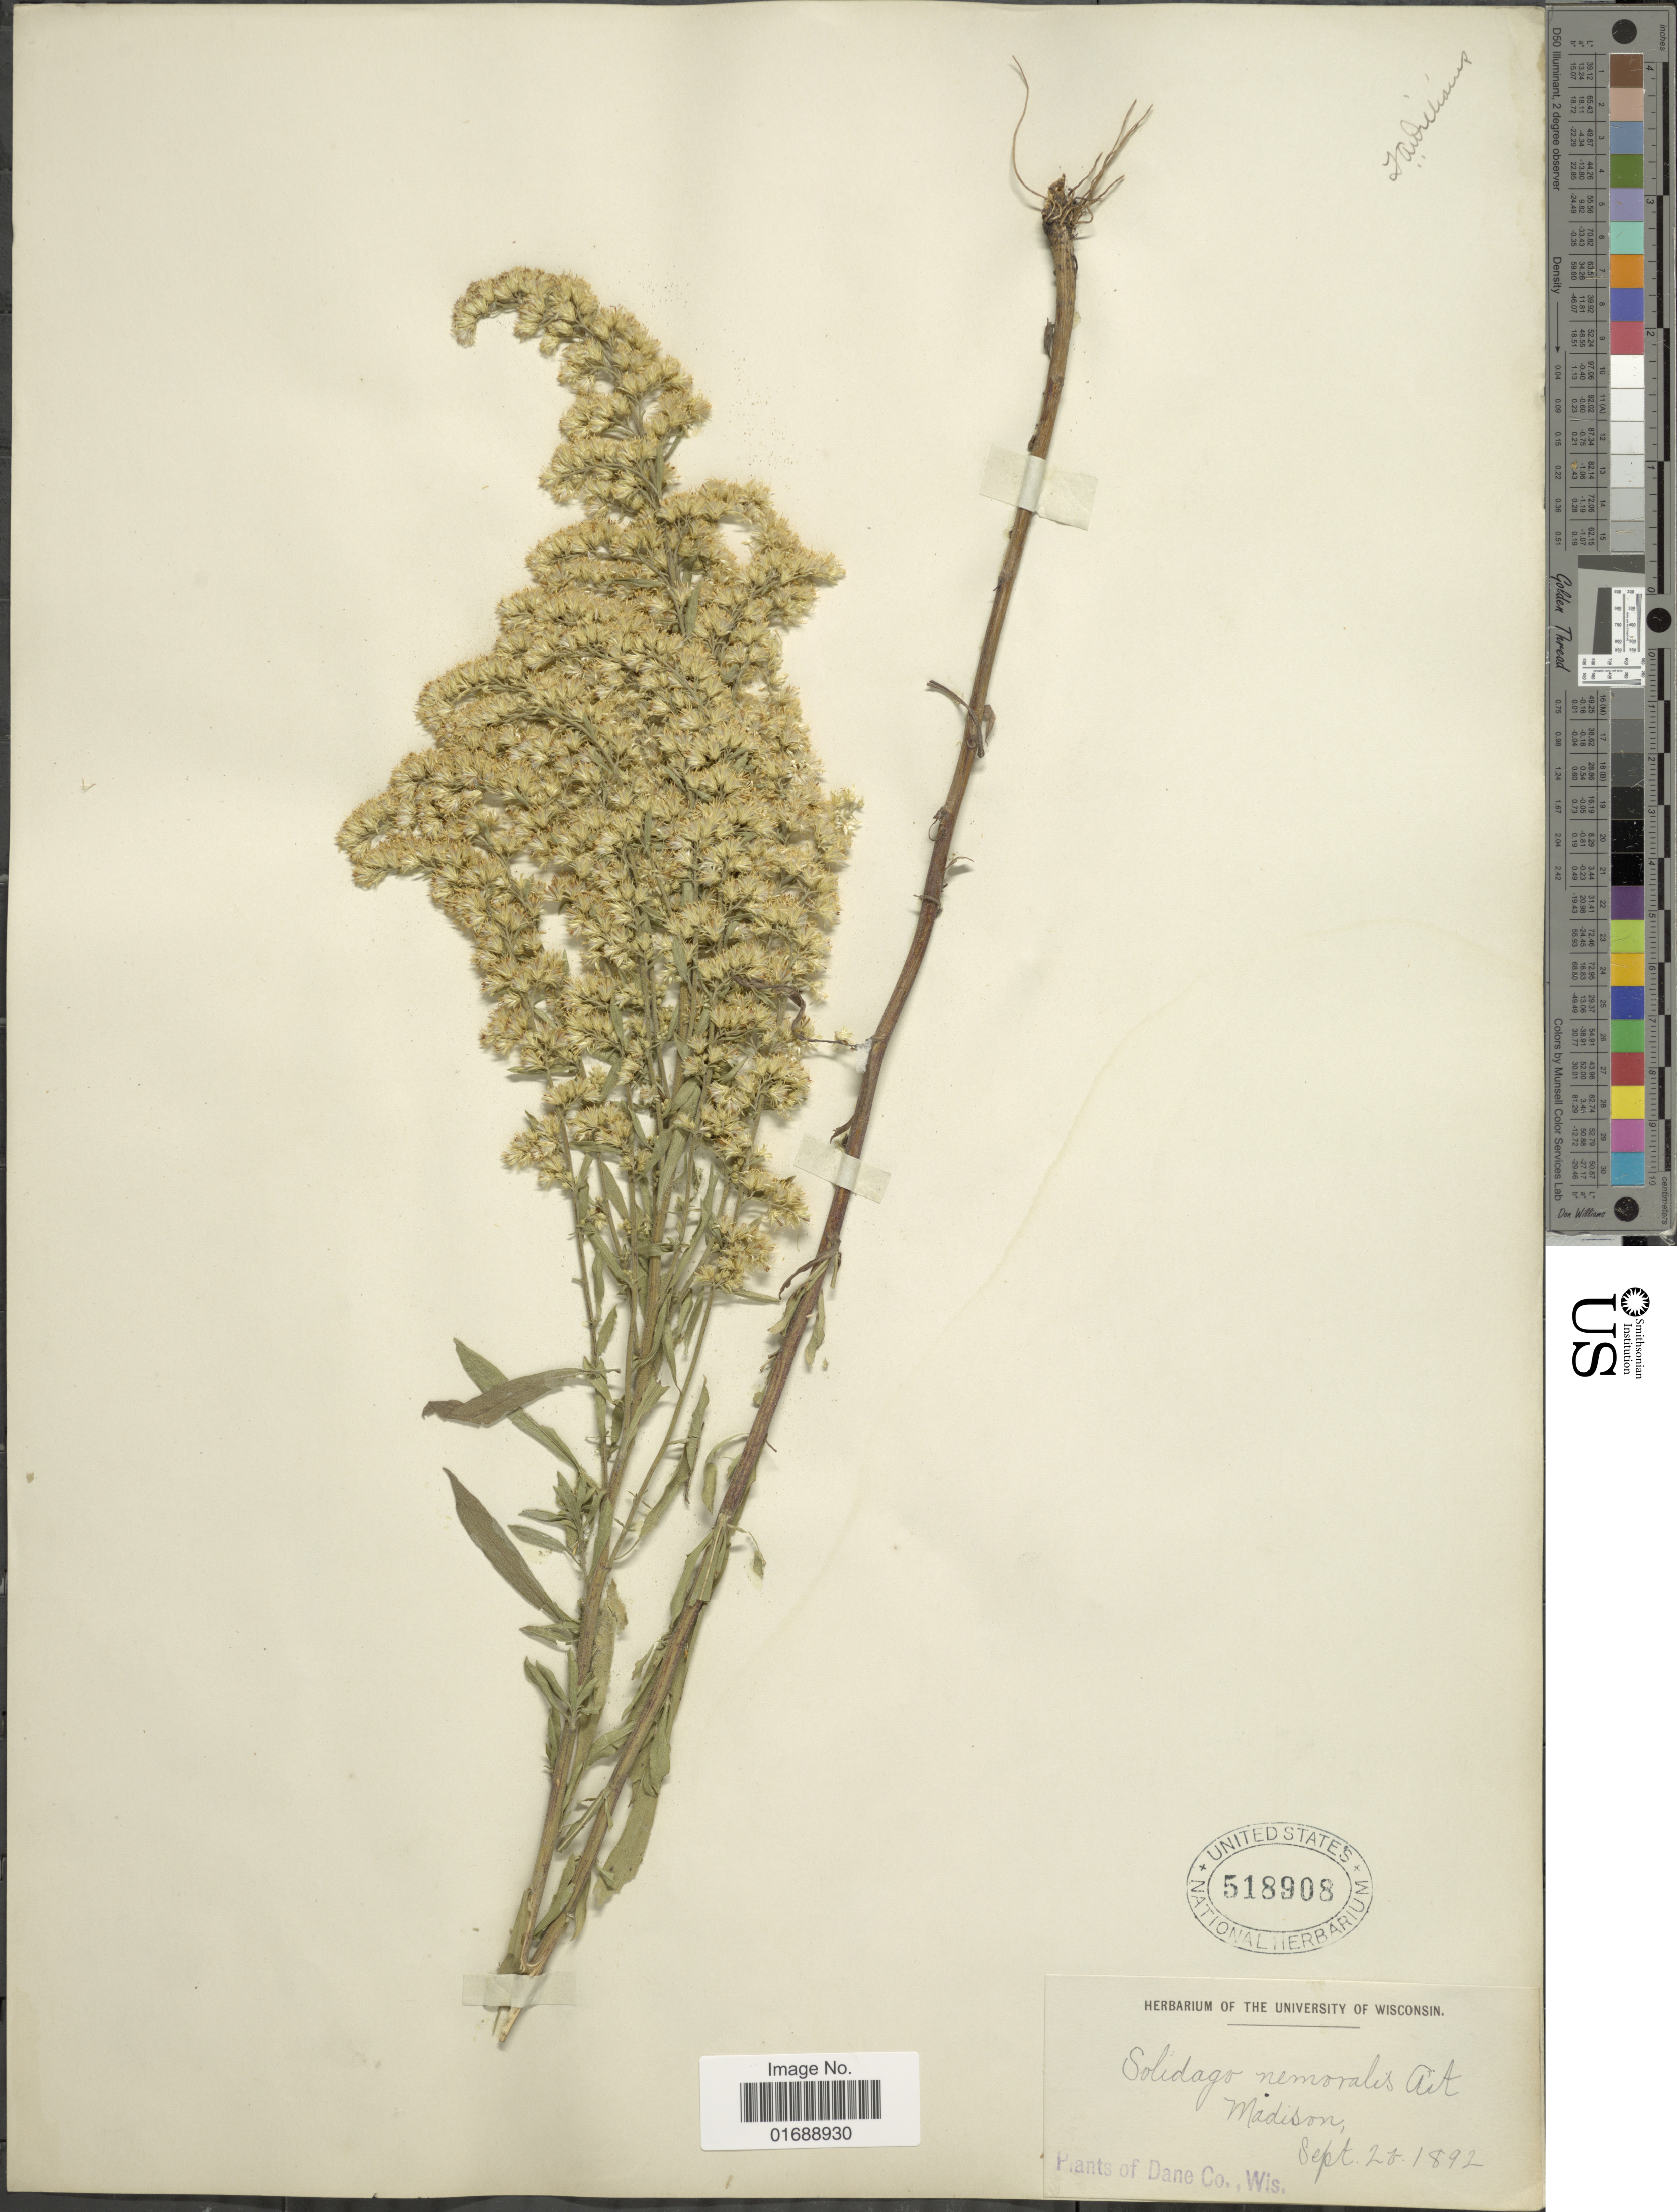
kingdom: Plantae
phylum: Tracheophyta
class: Magnoliopsida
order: Asterales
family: Asteraceae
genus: Solidago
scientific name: Solidago nemoralis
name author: Aiton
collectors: University of Wisconsin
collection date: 1892-09-28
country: United States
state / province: Wisconsin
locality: Madison, Dane Co., Wis.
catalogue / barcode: US 518908